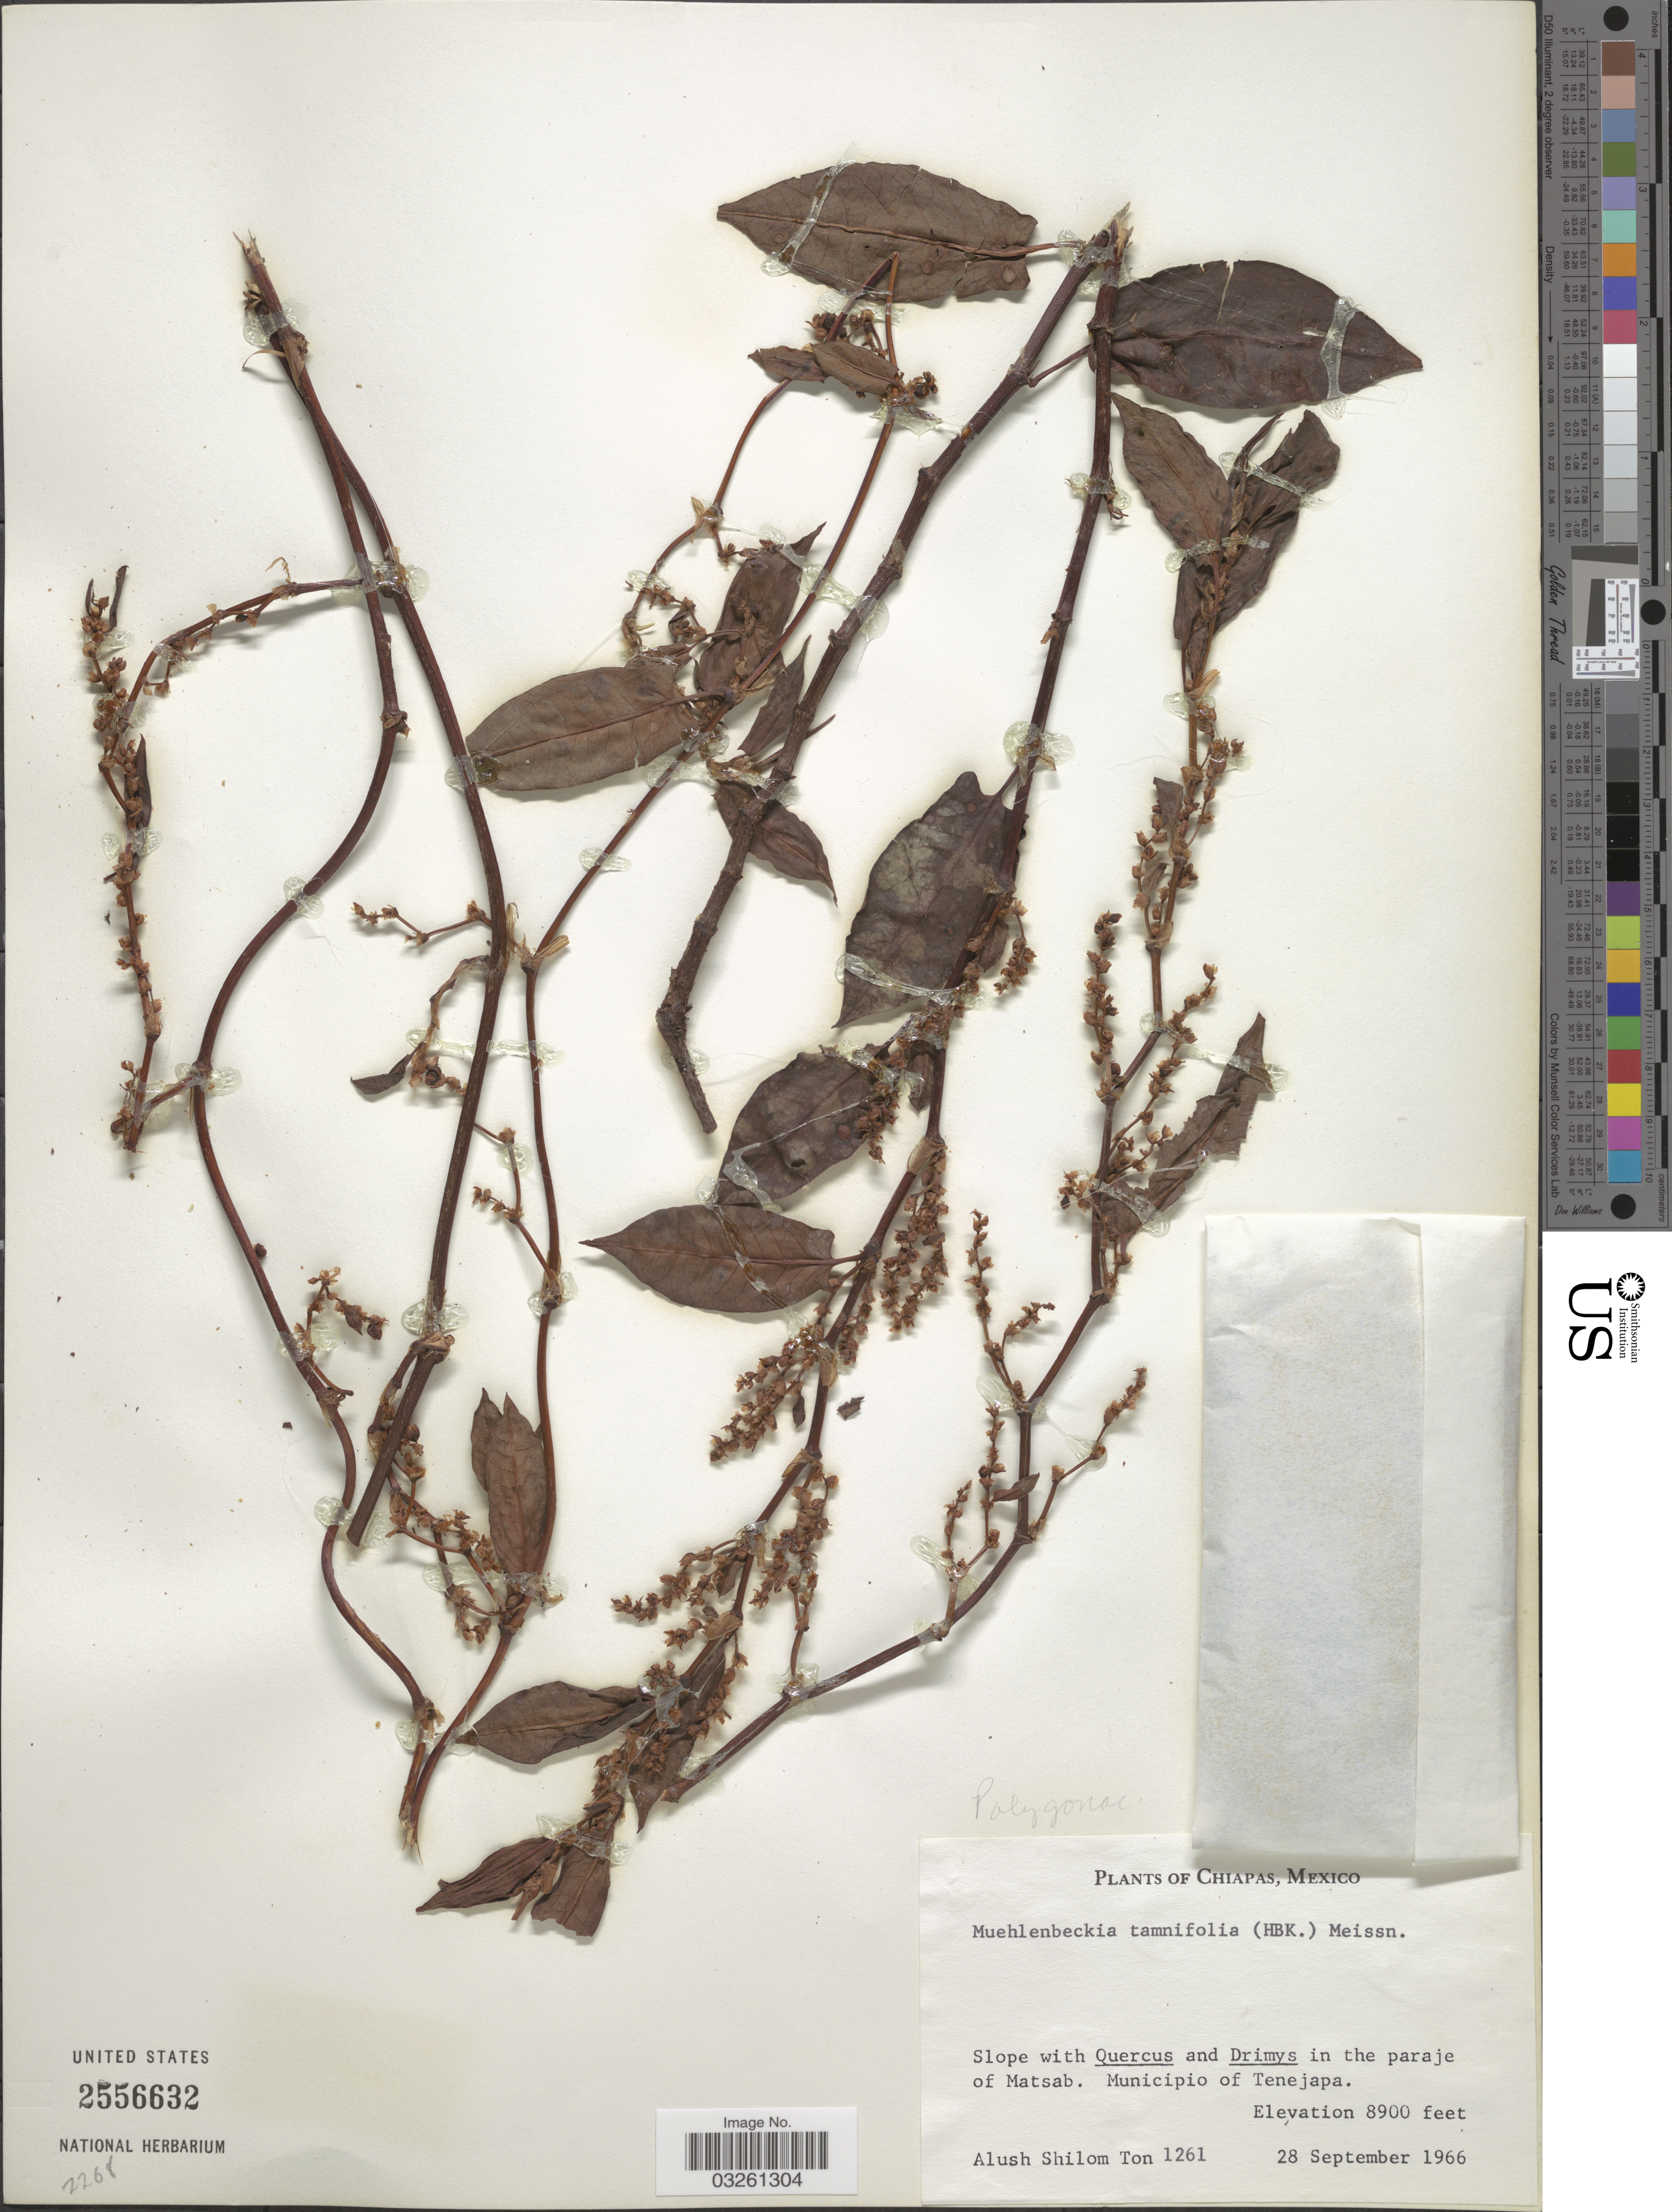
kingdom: Plantae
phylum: Tracheophyta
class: Magnoliopsida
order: Caryophyllales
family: Polygonaceae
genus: Muehlenbeckia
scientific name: Muehlenbeckia tamnifolia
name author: (Kunth) Meisn.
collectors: A. M. Ton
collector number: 1261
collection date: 1966-09-28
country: Mexico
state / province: Chiapas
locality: Slope with Quercus and Drimys in the paraje of Matsab. Municipio of Tenejapa.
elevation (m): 2713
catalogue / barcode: US 2556632